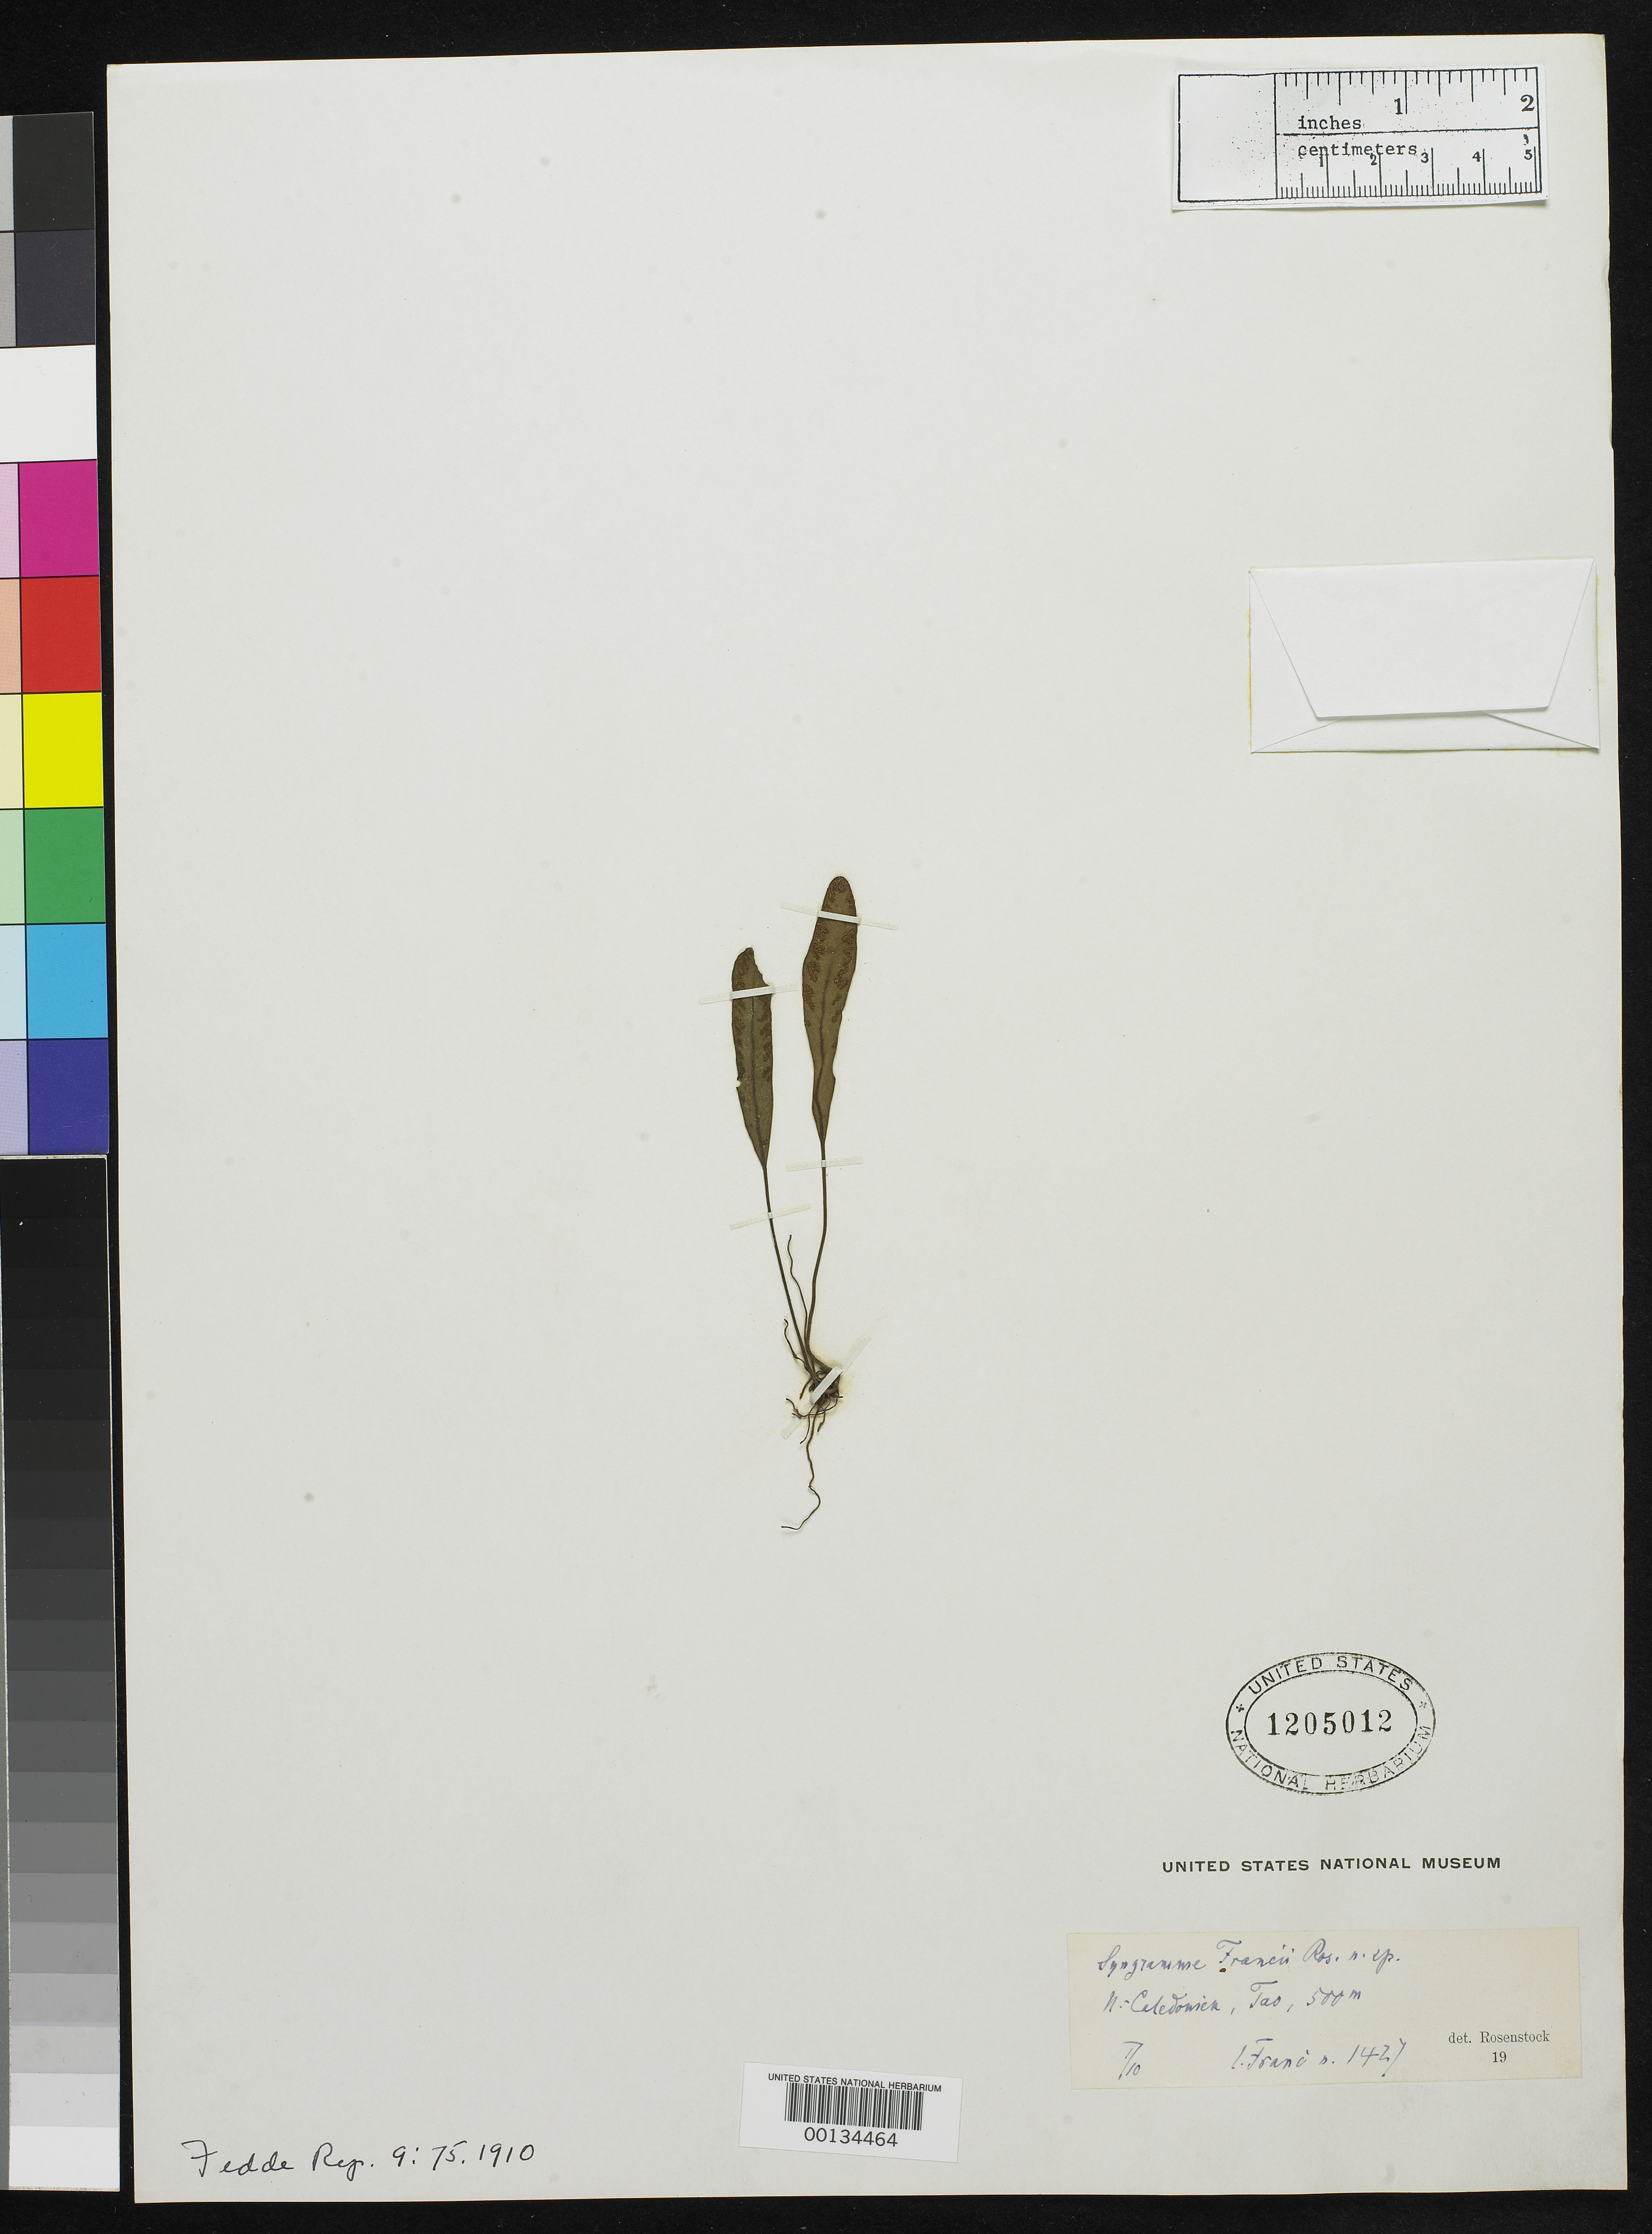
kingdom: Plantae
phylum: Tracheophyta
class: Polypodiopsida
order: Polypodiales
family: Pteridaceae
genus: Syngramma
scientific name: Syngramma francii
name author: Rosenst.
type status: Isotype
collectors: I. Franc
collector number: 1427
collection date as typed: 1910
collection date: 1910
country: New Caledonia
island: New Caledonia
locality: Near Tao.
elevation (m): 500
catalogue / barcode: US 1205012